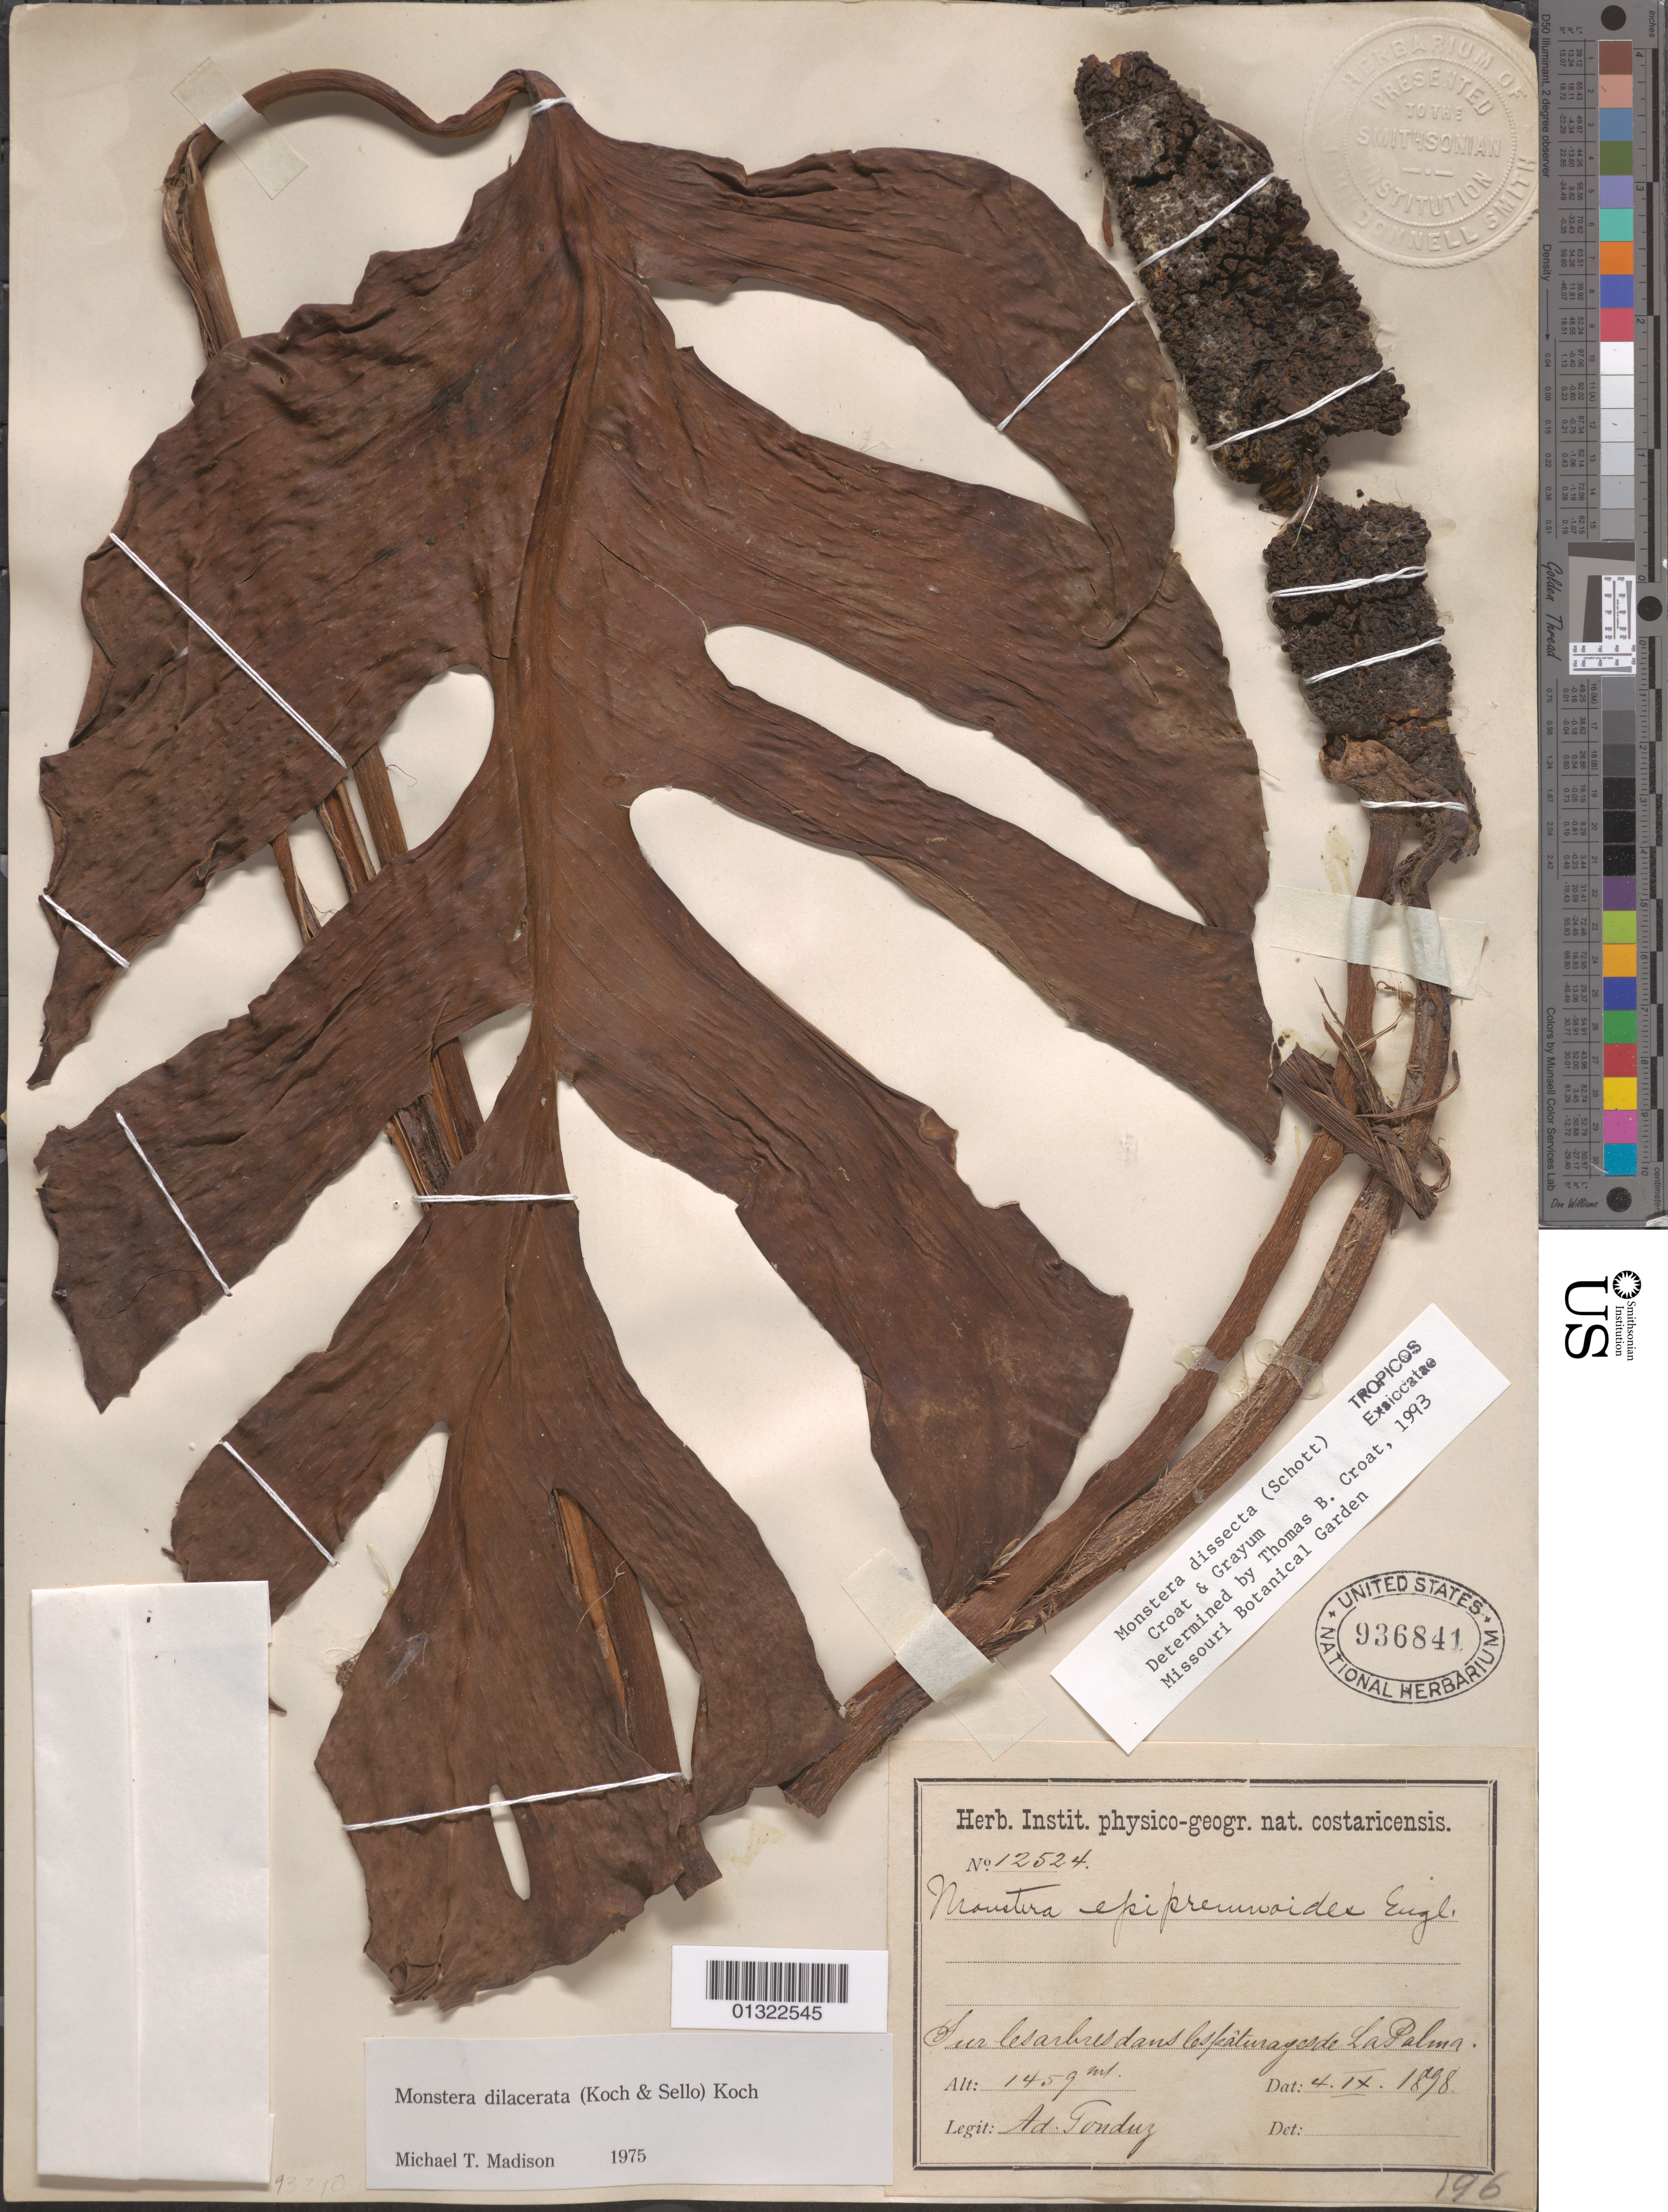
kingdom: Plantae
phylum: Tracheophyta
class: Liliopsida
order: Alismatales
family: Araceae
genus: Monstera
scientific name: Monstera dissecta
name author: (Schott) Croat & Grayum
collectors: A. Tonduz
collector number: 12524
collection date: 1898-09-04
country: Costa Rica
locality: Sur les arbres dans los pâturages de La Palma.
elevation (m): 1459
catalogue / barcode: US 936841